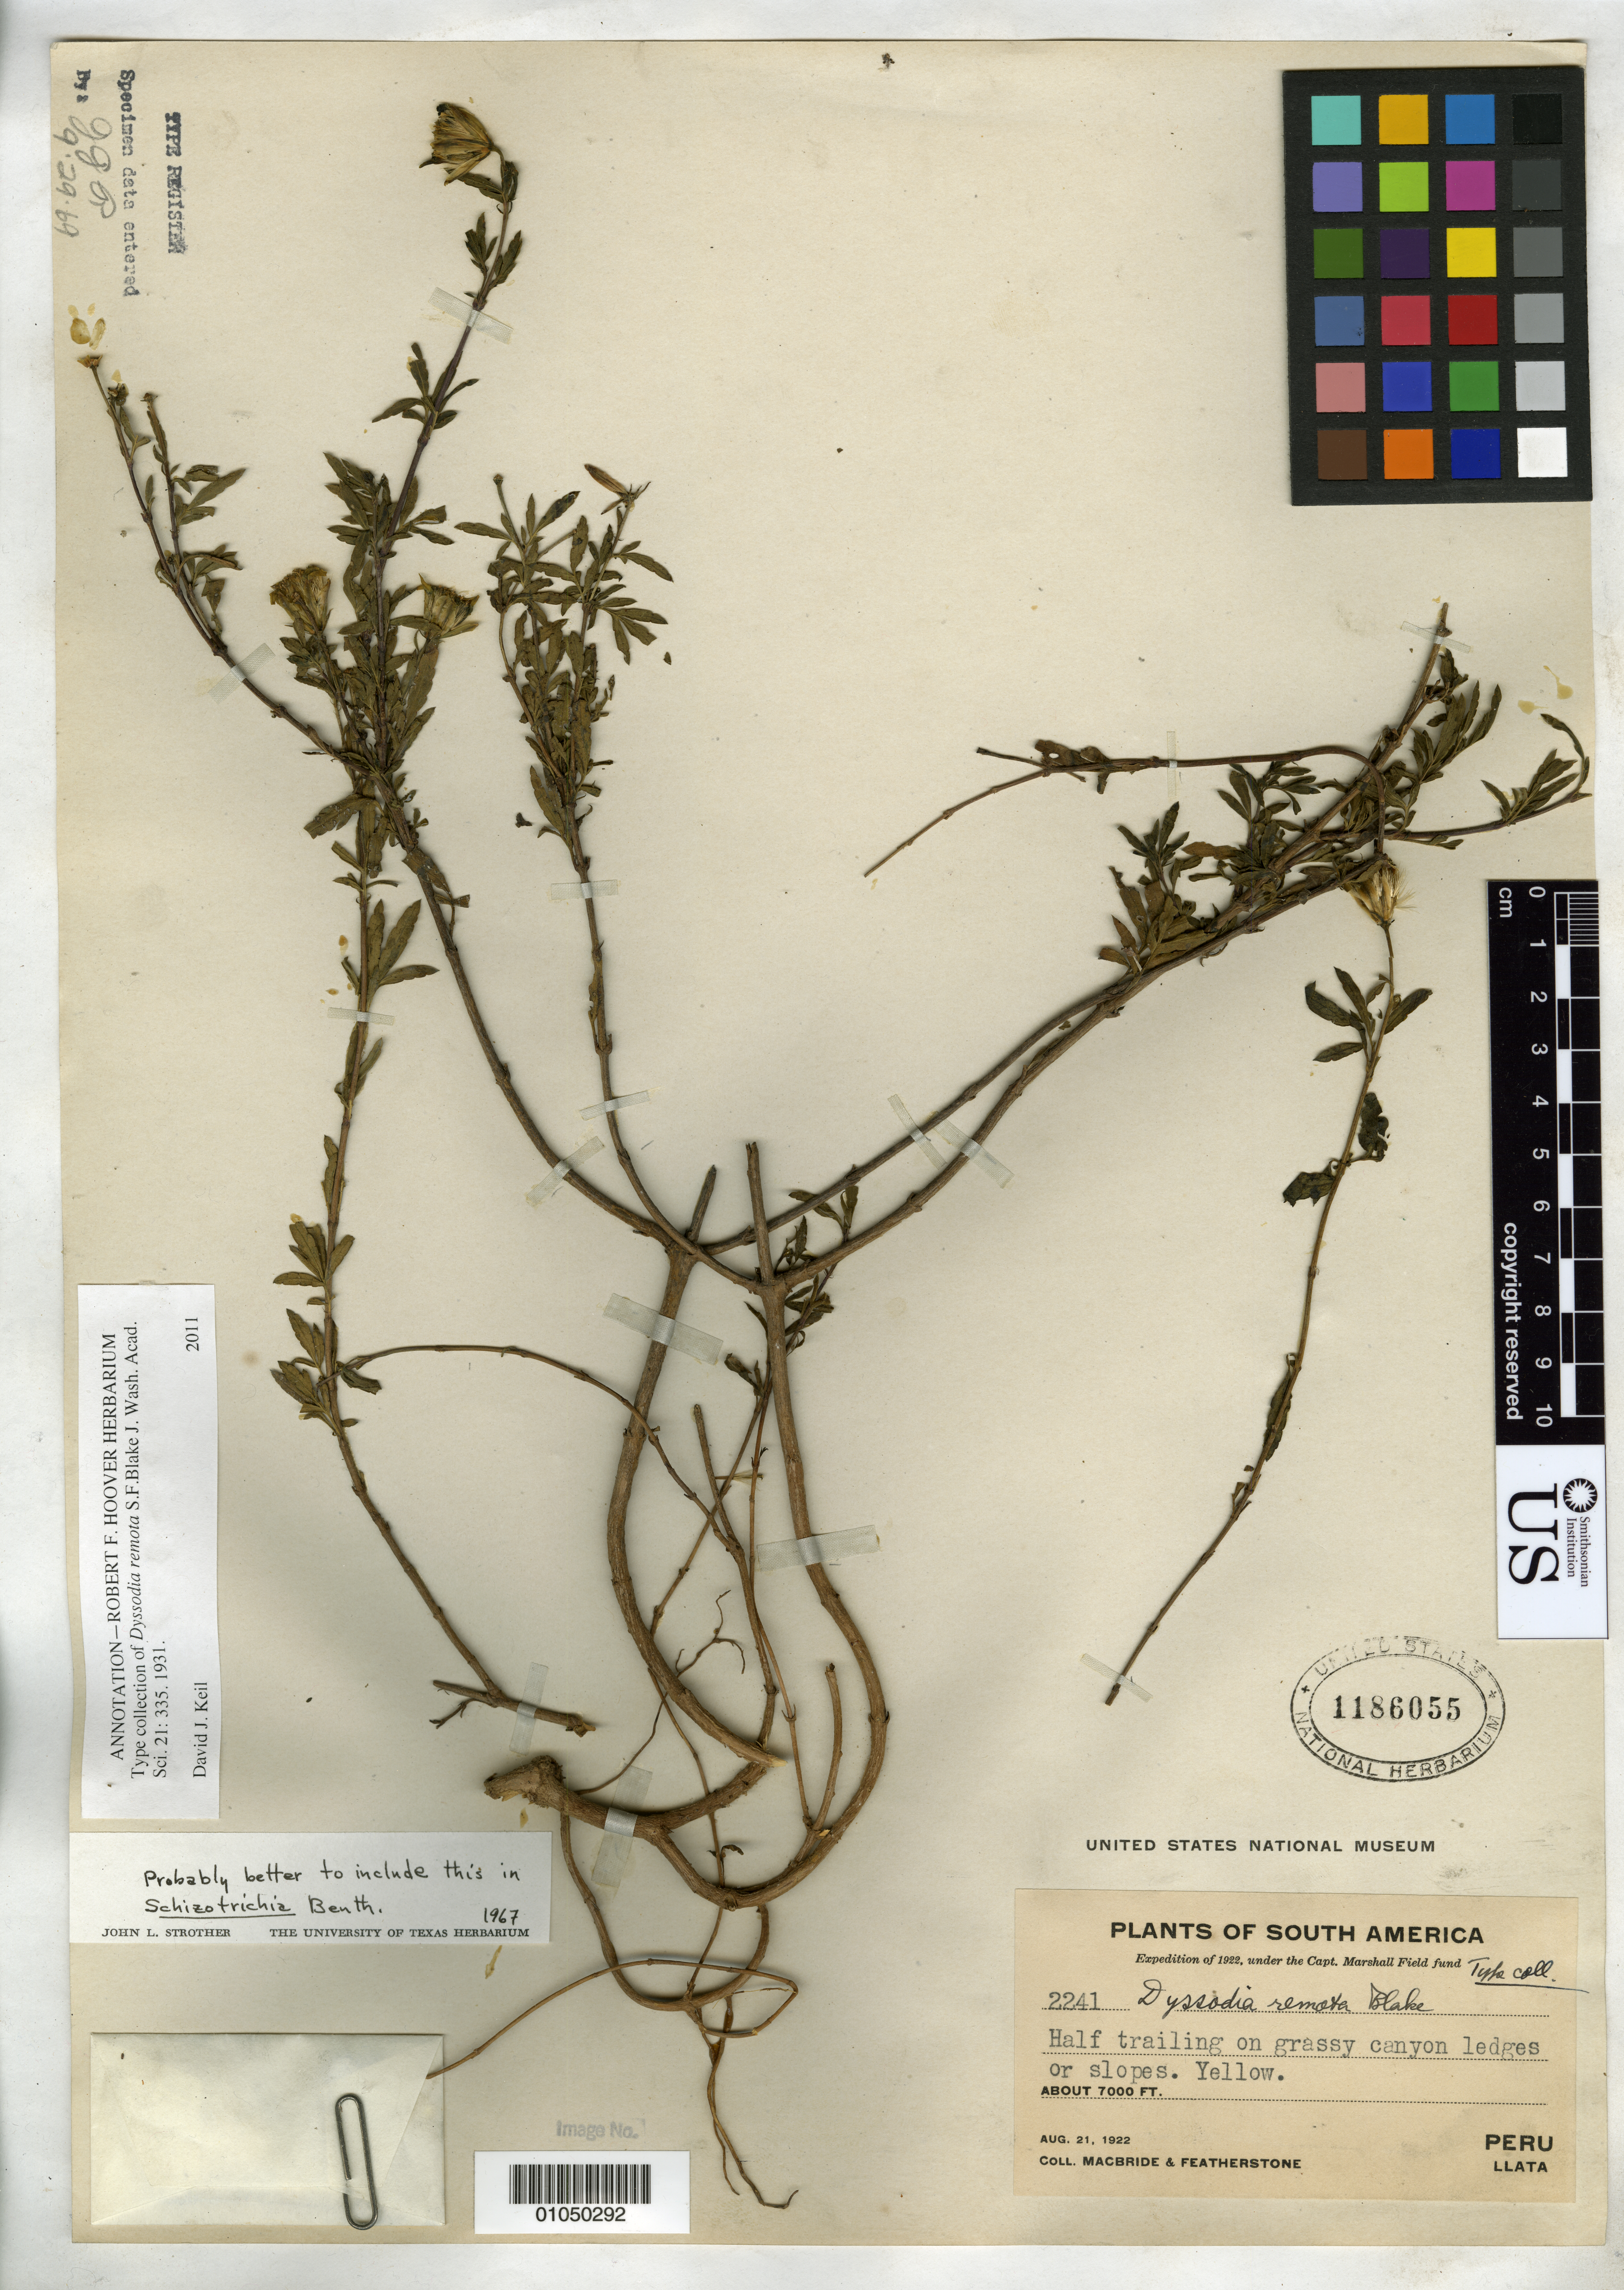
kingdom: Plantae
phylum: Tracheophyta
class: Magnoliopsida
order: Asterales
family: Asteraceae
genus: Dyssodia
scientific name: Dyssodia remota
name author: S.F. Blake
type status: Isotype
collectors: J. F. Macbride & W. Featherstone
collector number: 2241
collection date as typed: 21 Aug 1922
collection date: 1922-08-21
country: Peru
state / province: Huánuco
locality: Llata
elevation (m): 2135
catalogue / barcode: US 1186055